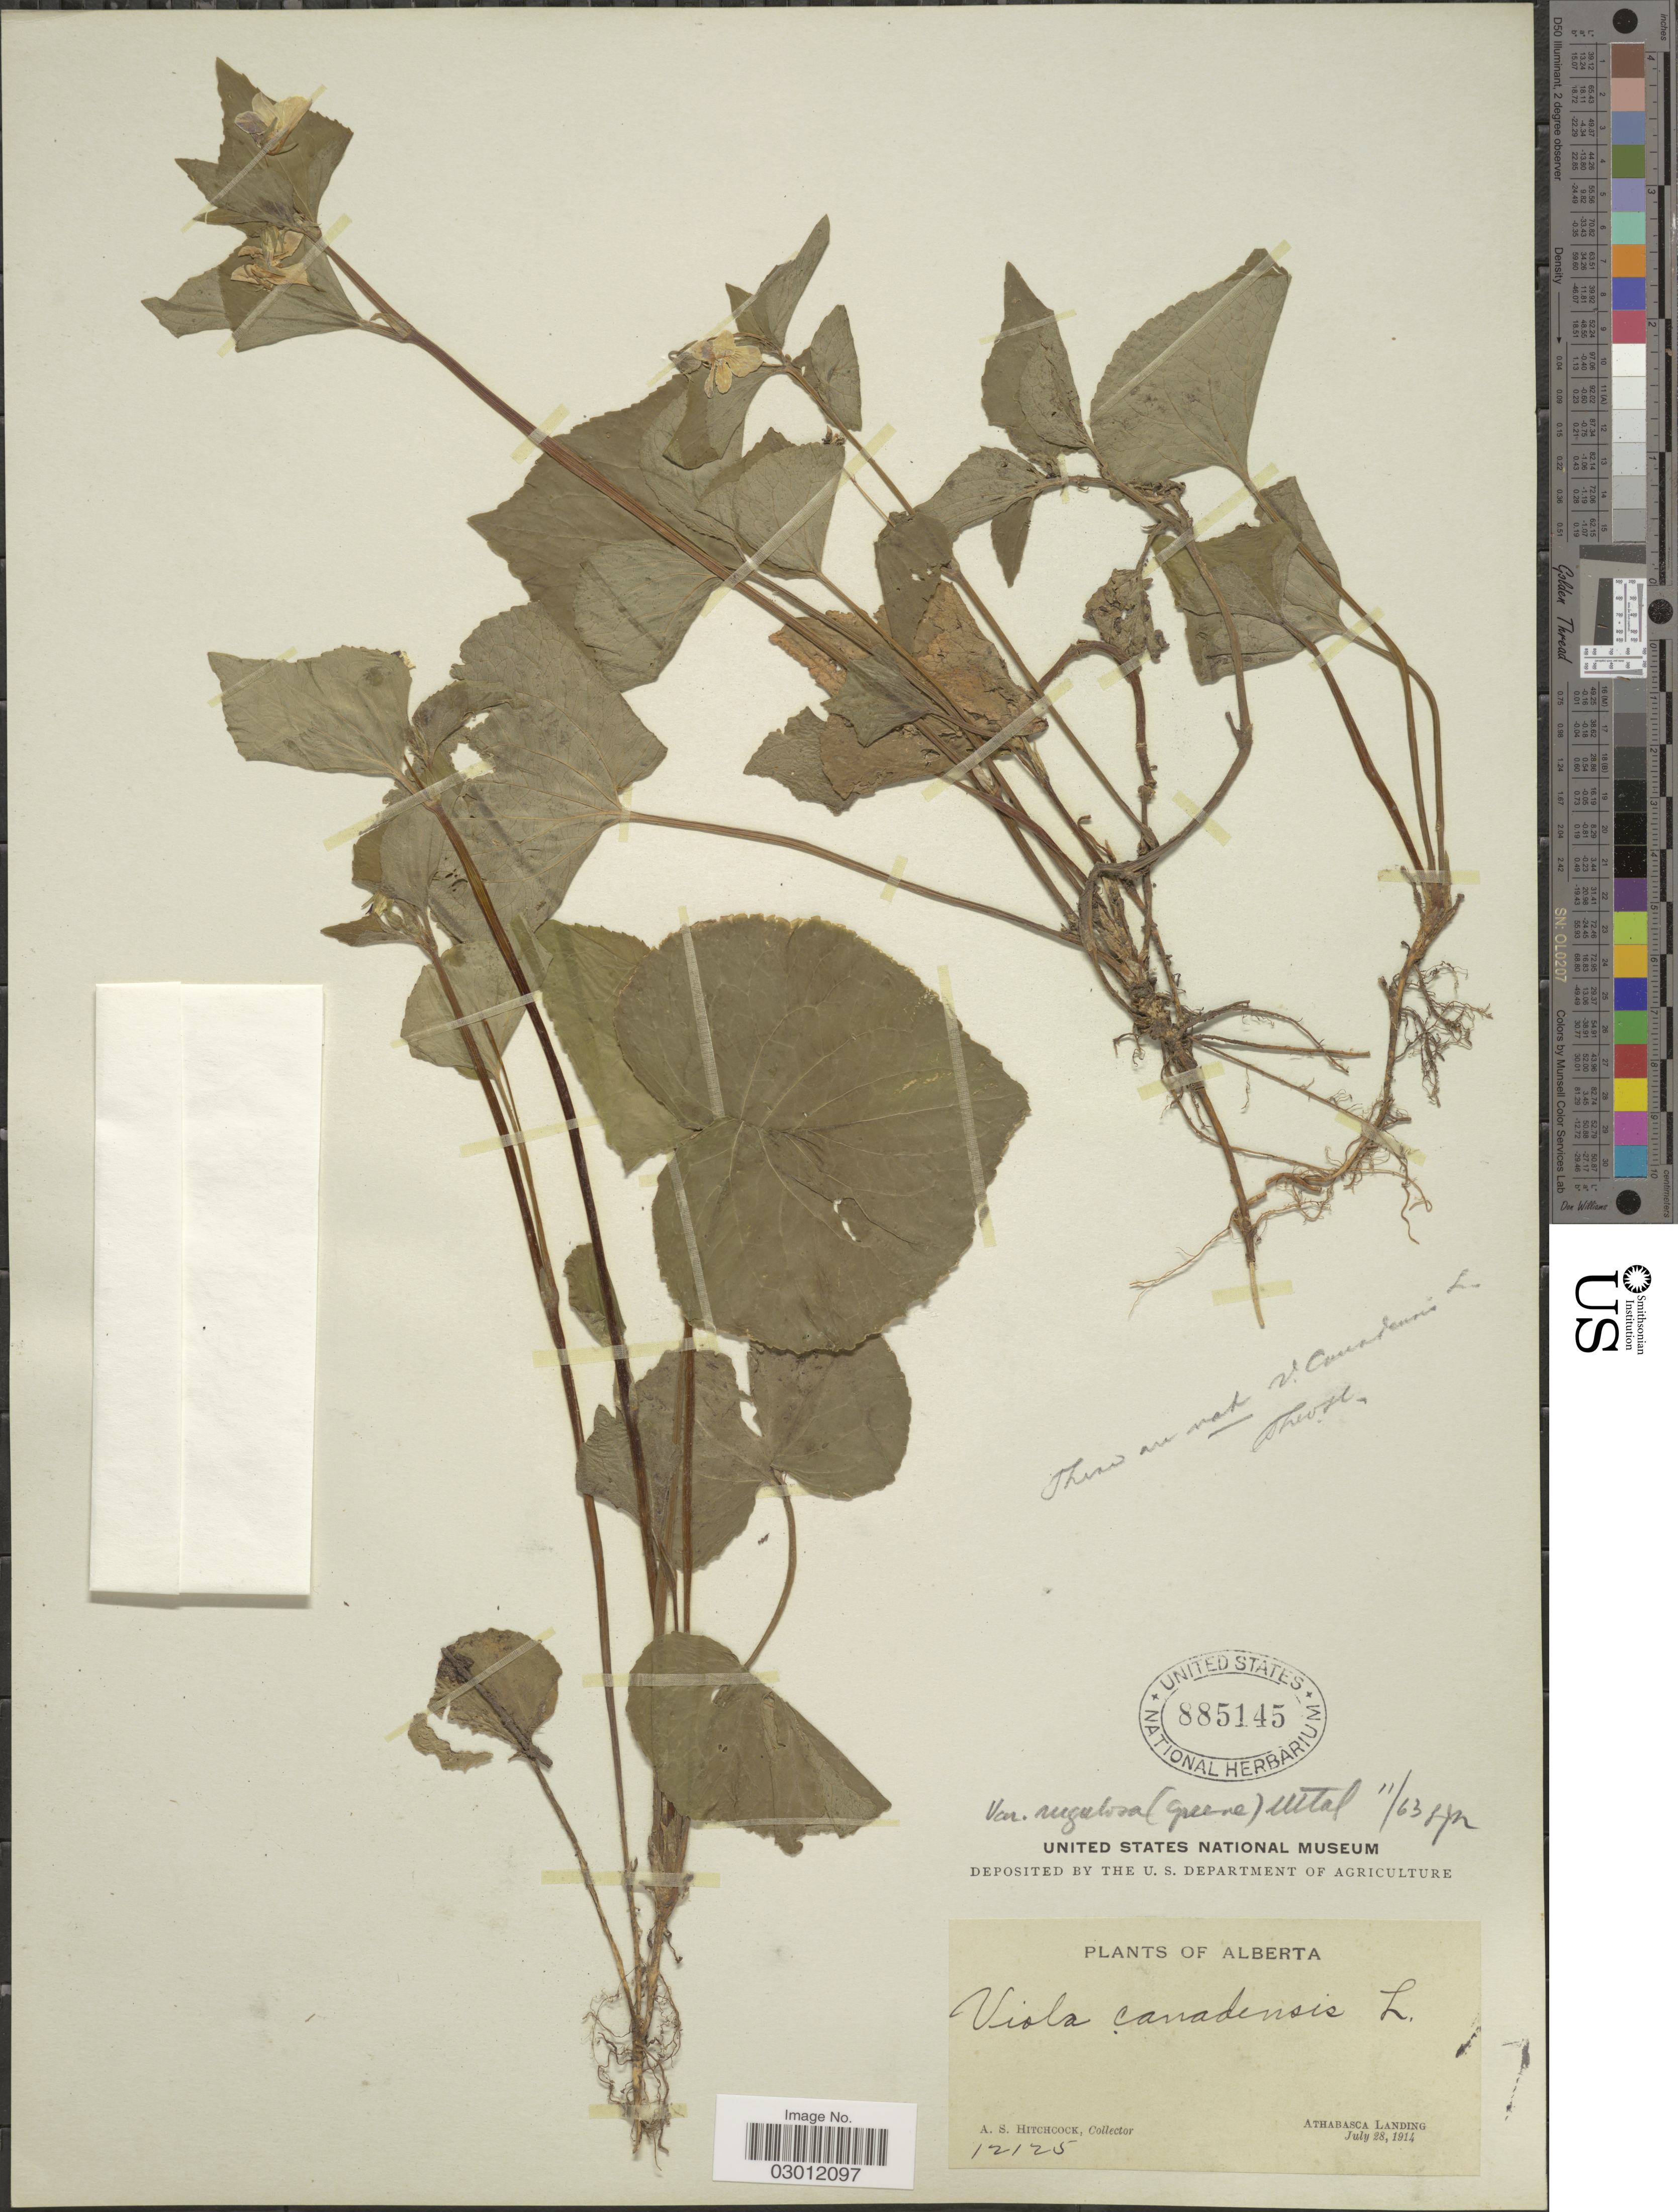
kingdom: Plantae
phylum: Tracheophyta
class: Magnoliopsida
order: Malpighiales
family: Violaceae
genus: Viola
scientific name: Viola canadensis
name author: L.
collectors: A. S. Hitchcock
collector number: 12125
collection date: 1914-07-28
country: Canada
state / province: Alberta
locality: Athabasca Landing.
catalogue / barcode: US 885145